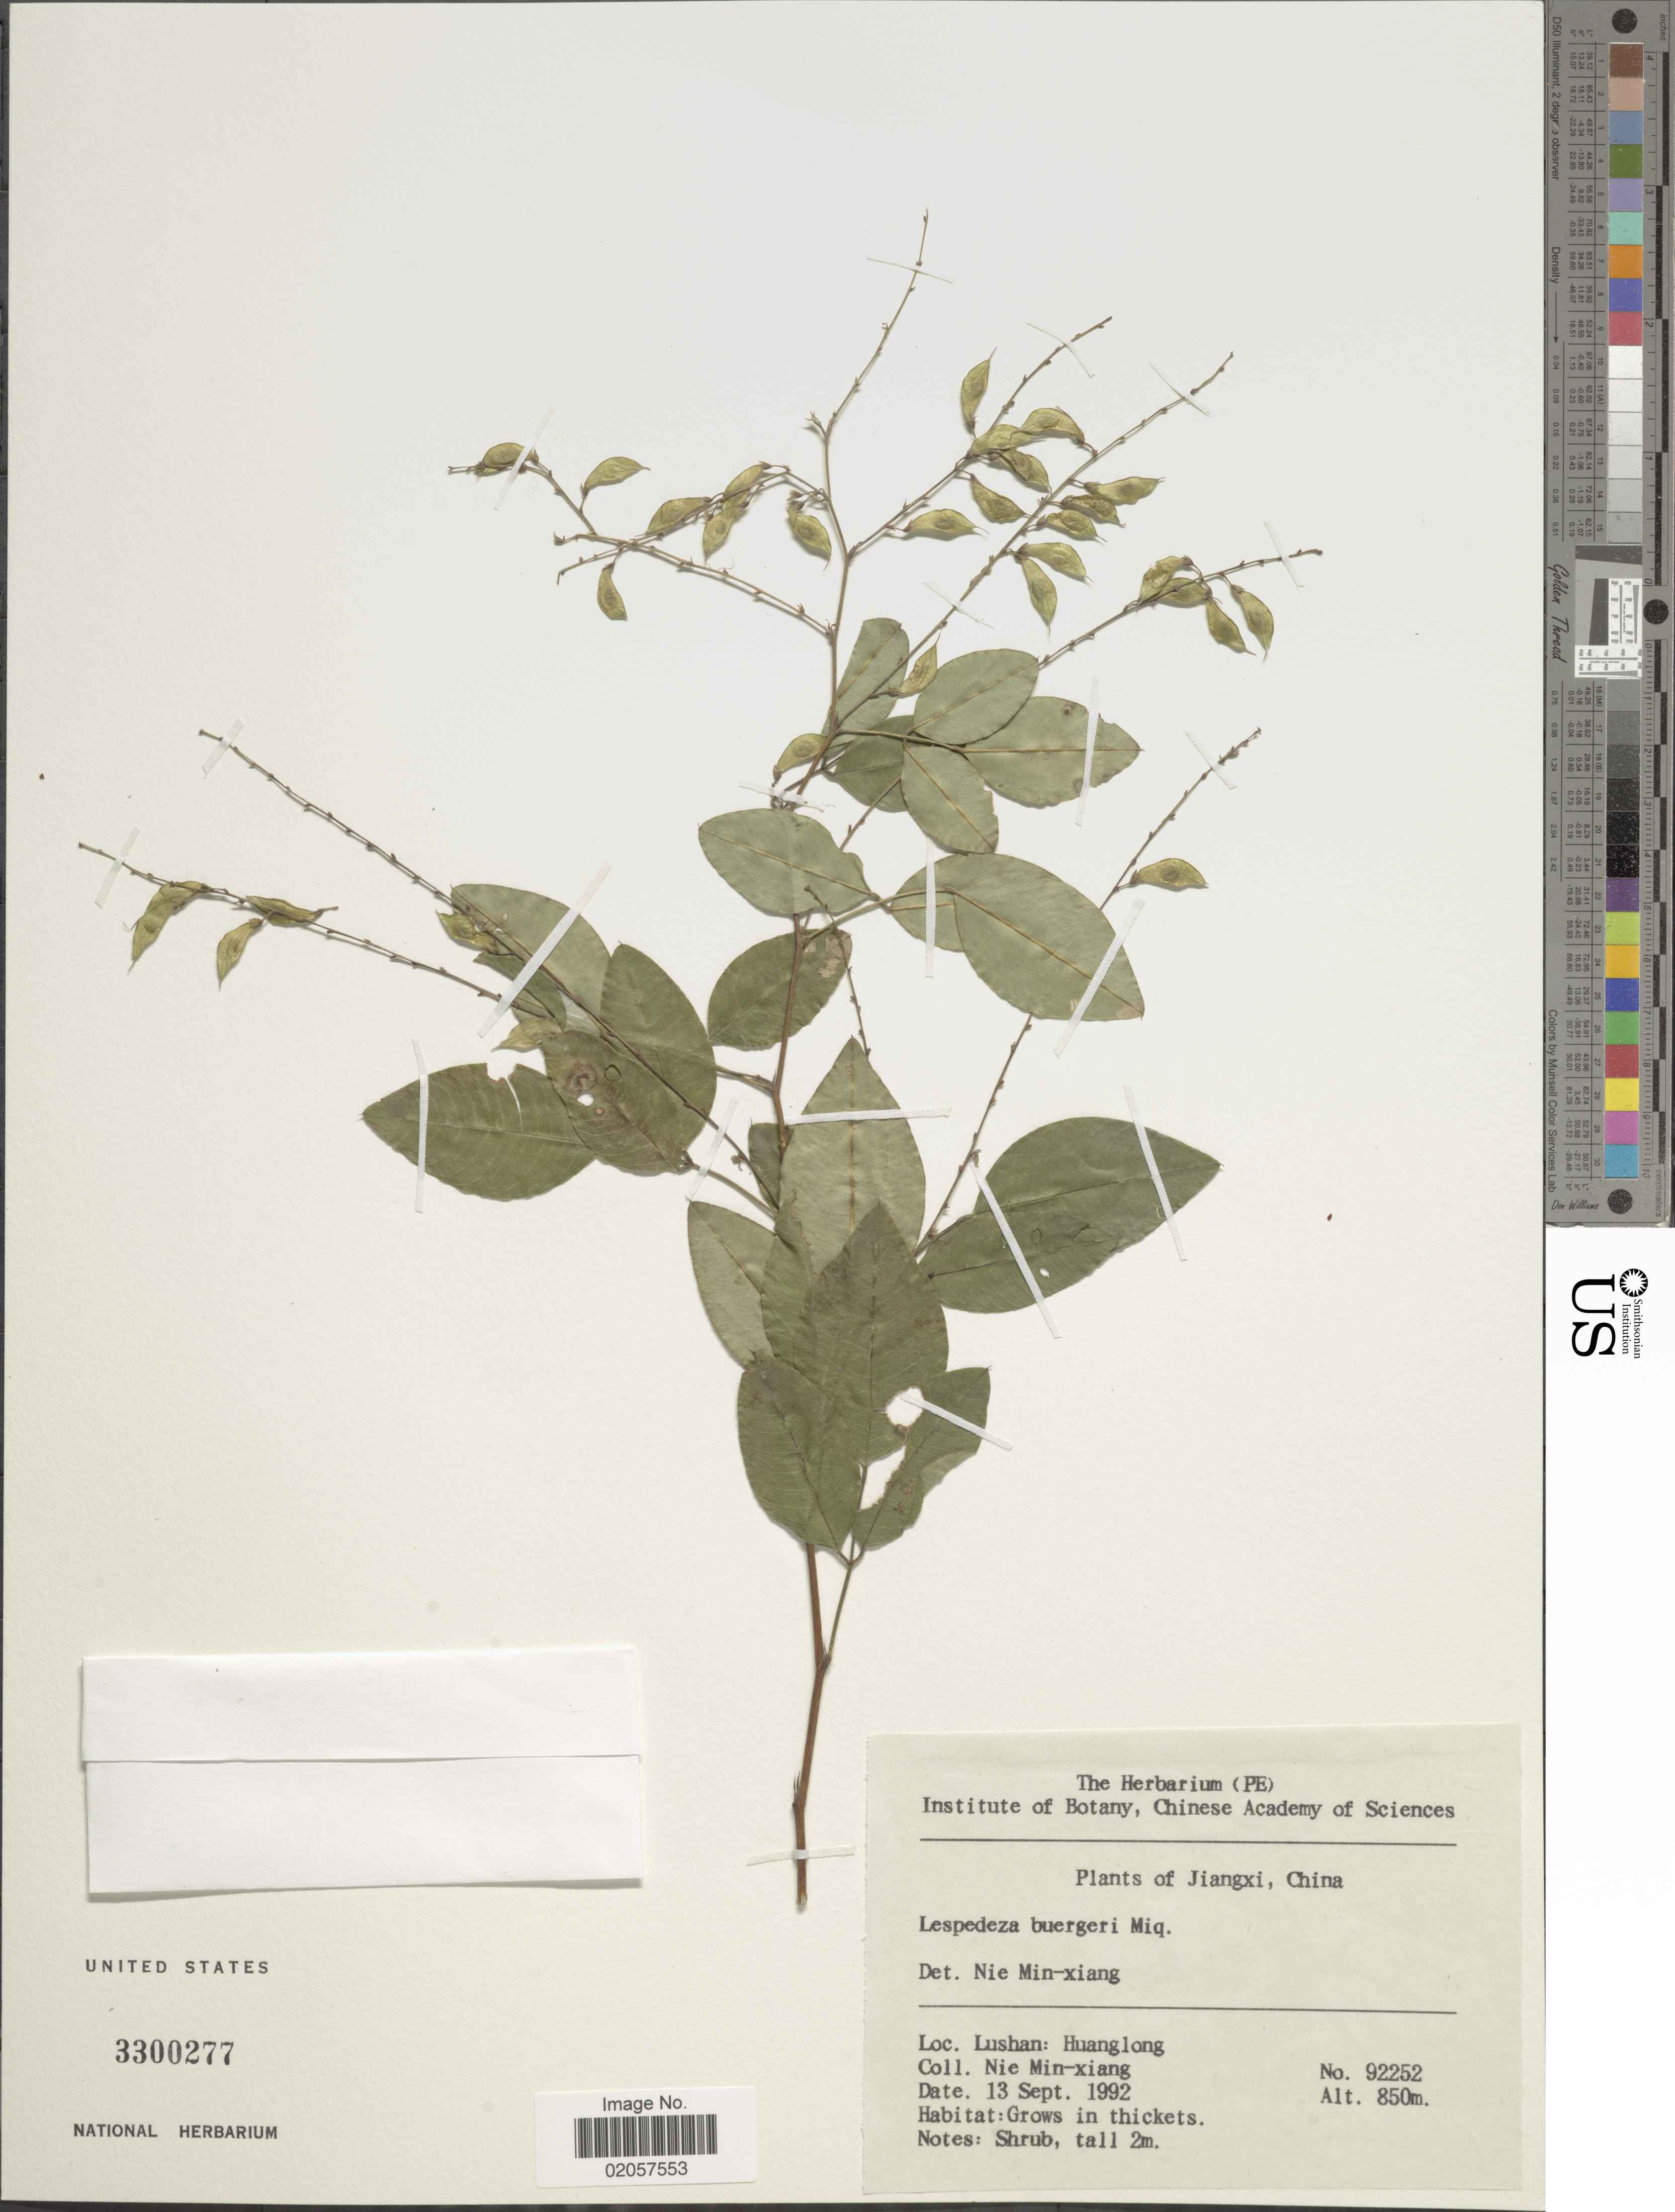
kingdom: Plantae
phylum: Tracheophyta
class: Magnoliopsida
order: Fabales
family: Fabaceae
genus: Lespedeza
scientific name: Lespedeza buergeri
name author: Miq.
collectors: M. Nie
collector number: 92252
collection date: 1992-09-13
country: China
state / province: Jiangxi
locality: Lushan: Huanglong, Jiangxi, China.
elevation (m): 850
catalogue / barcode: US 3300277